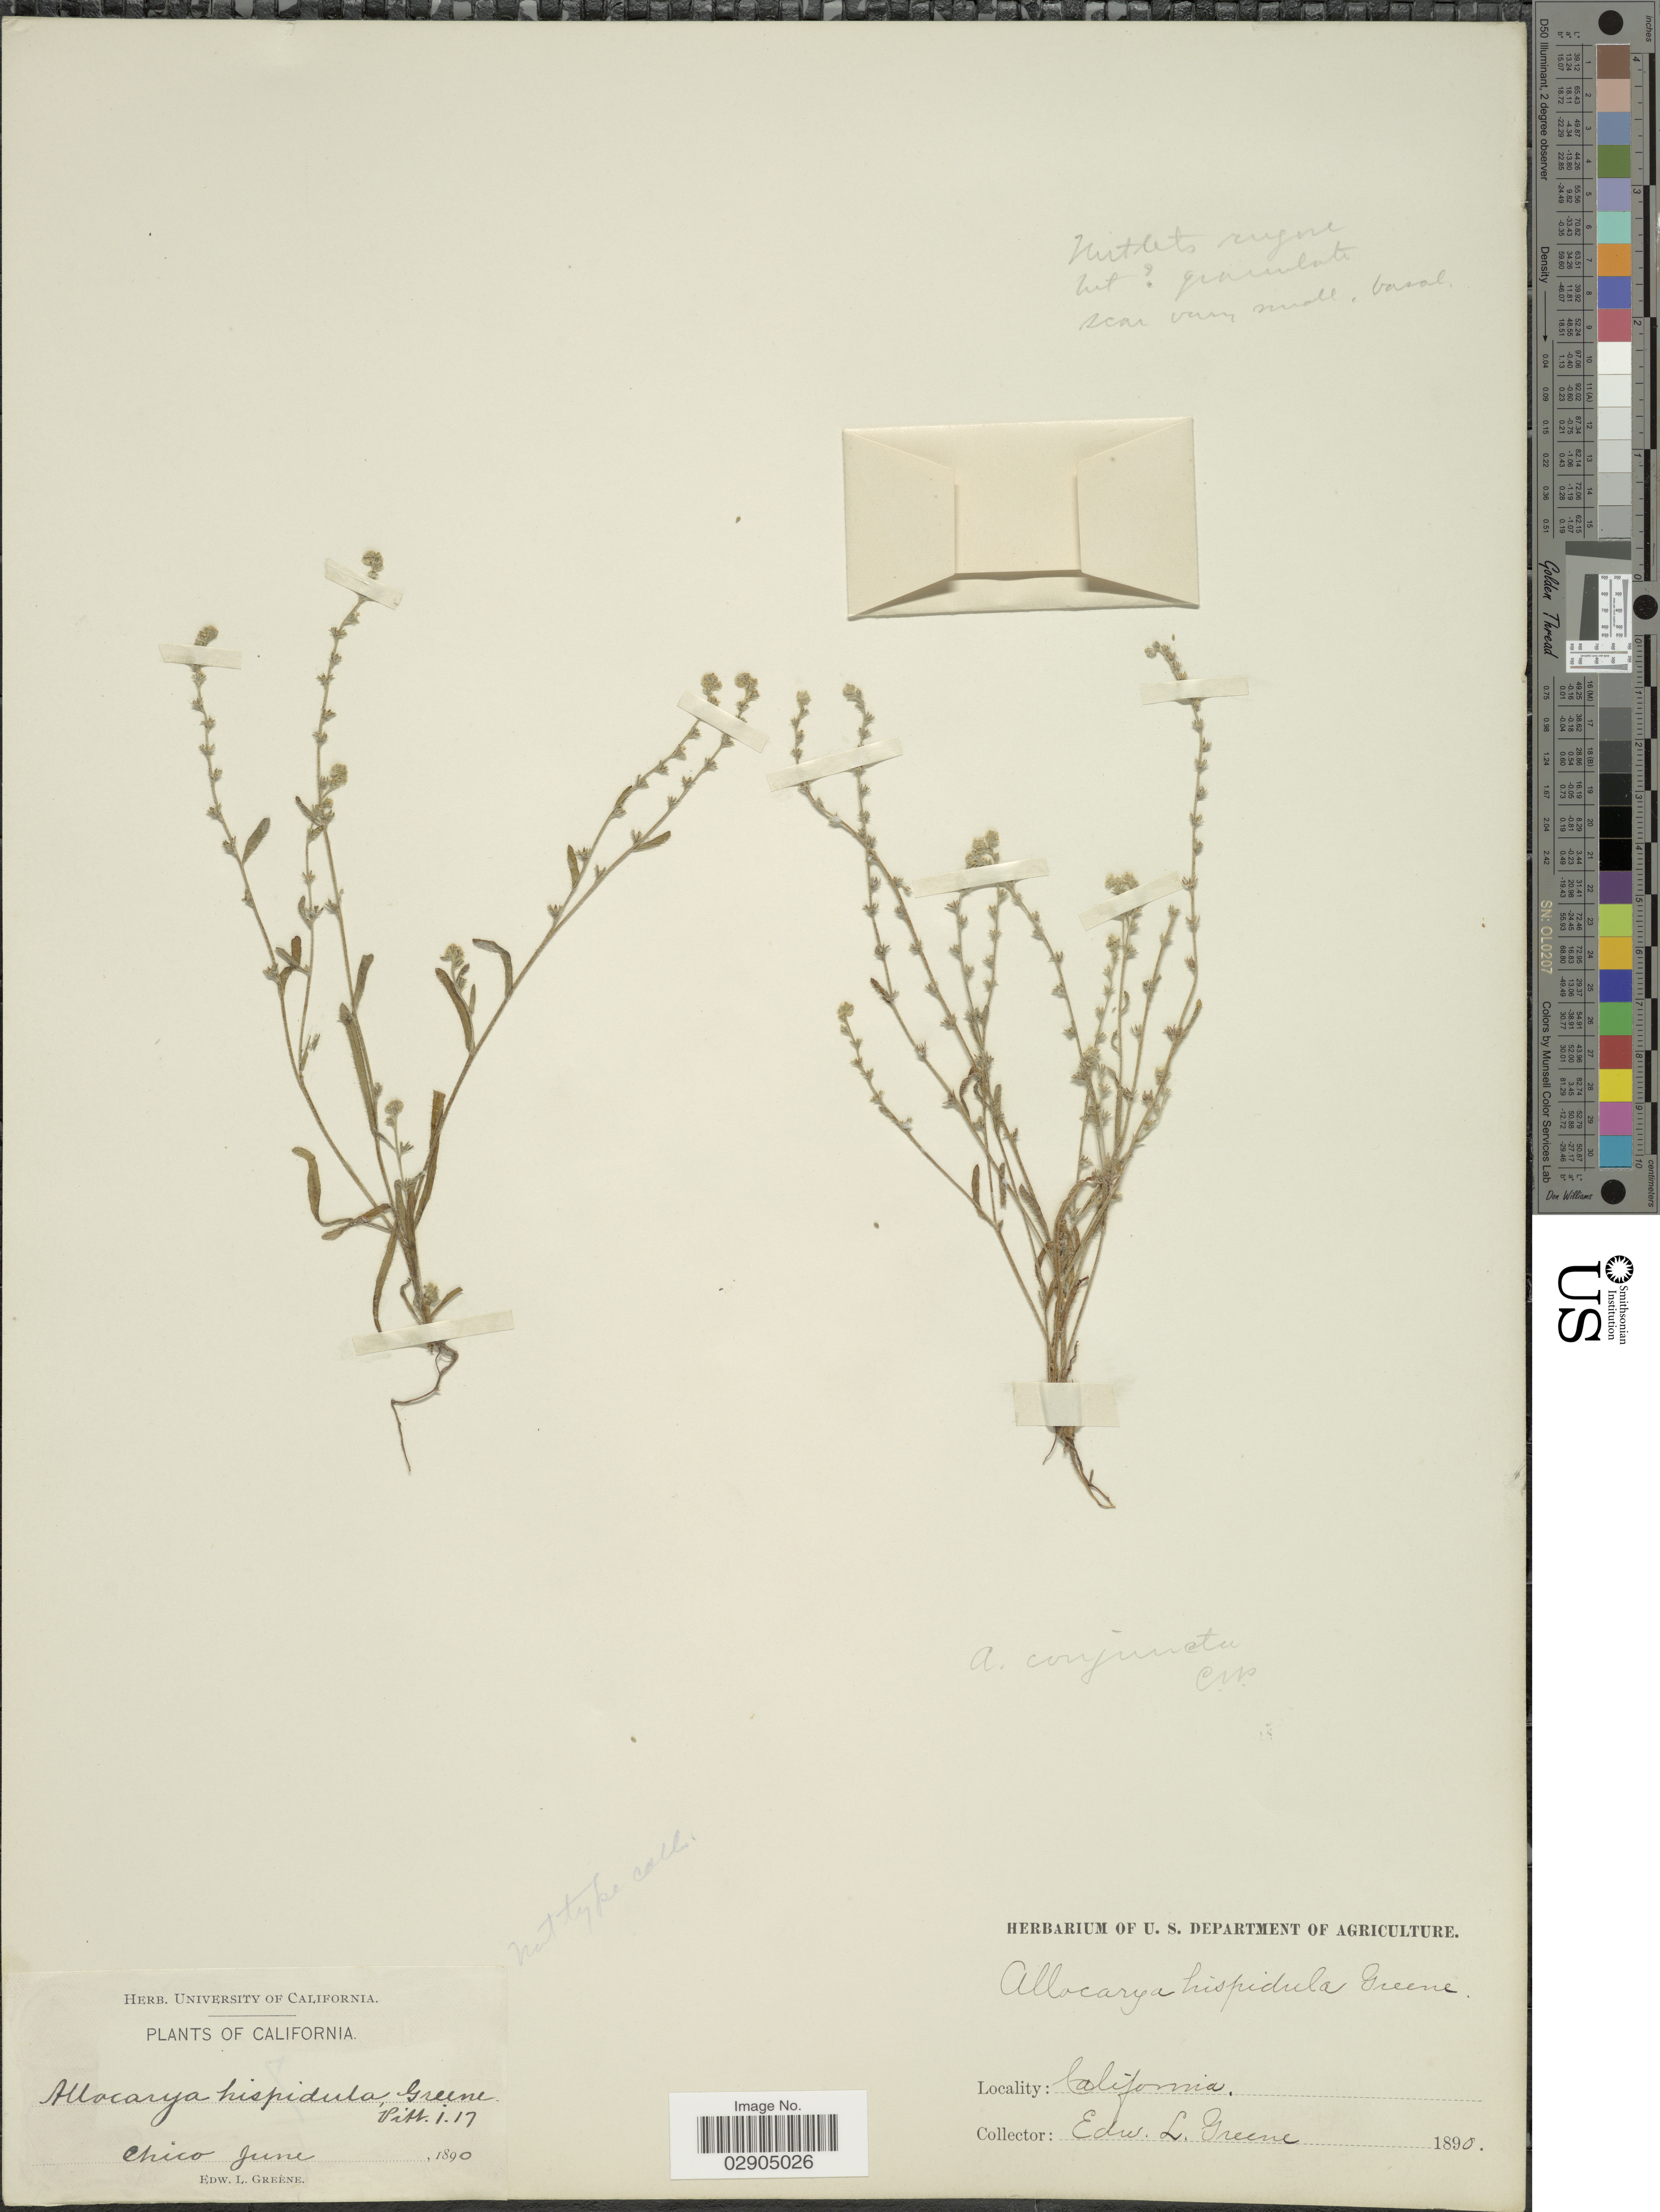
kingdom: Plantae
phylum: Tracheophyta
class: Magnoliopsida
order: Boraginales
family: Boraginaceae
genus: Allocarya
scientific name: Allocarya conjuncta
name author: Piper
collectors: E. L. Greene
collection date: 1890-06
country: United States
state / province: California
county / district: Butte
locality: Chico.